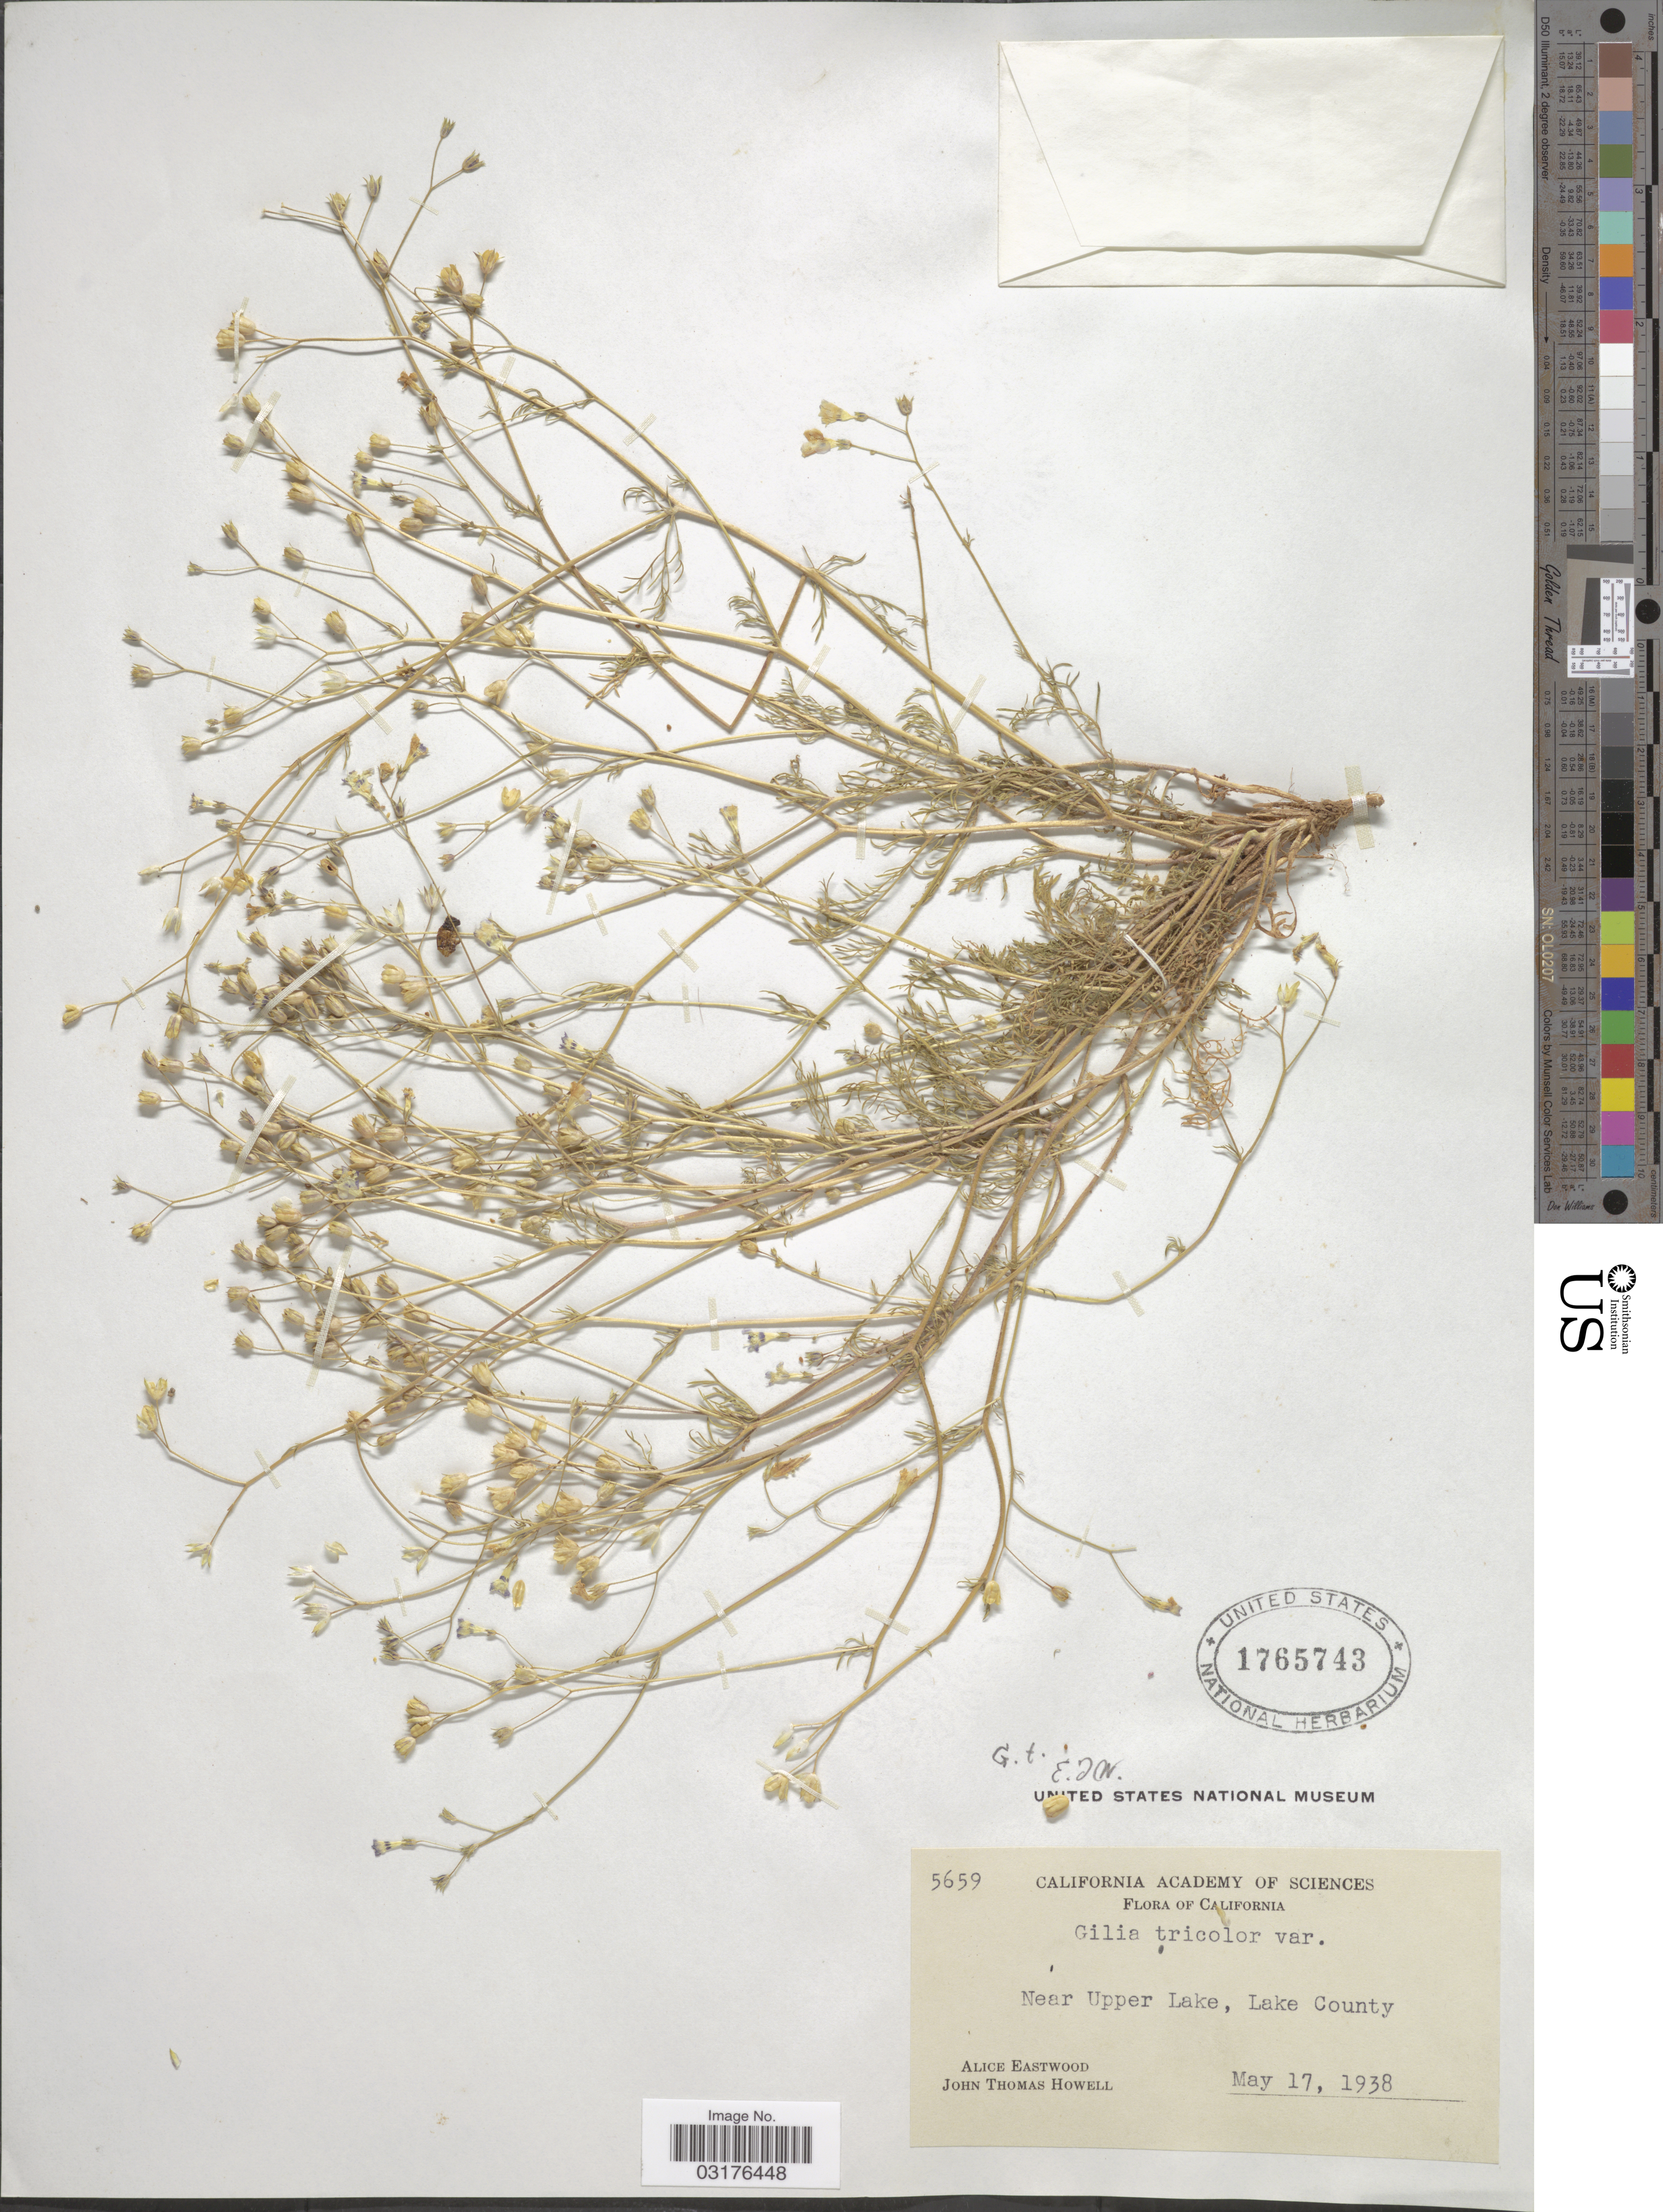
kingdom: Plantae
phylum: Tracheophyta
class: Magnoliopsida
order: Ericales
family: Polemoniaceae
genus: Gilia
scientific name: Gilia tricolor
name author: Benth.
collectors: A. Eastwood & J. T. Howell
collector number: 5659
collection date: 1938-05-17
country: United States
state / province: California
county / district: Lake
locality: Near Upper Lake, Lake County.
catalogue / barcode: US 1765743